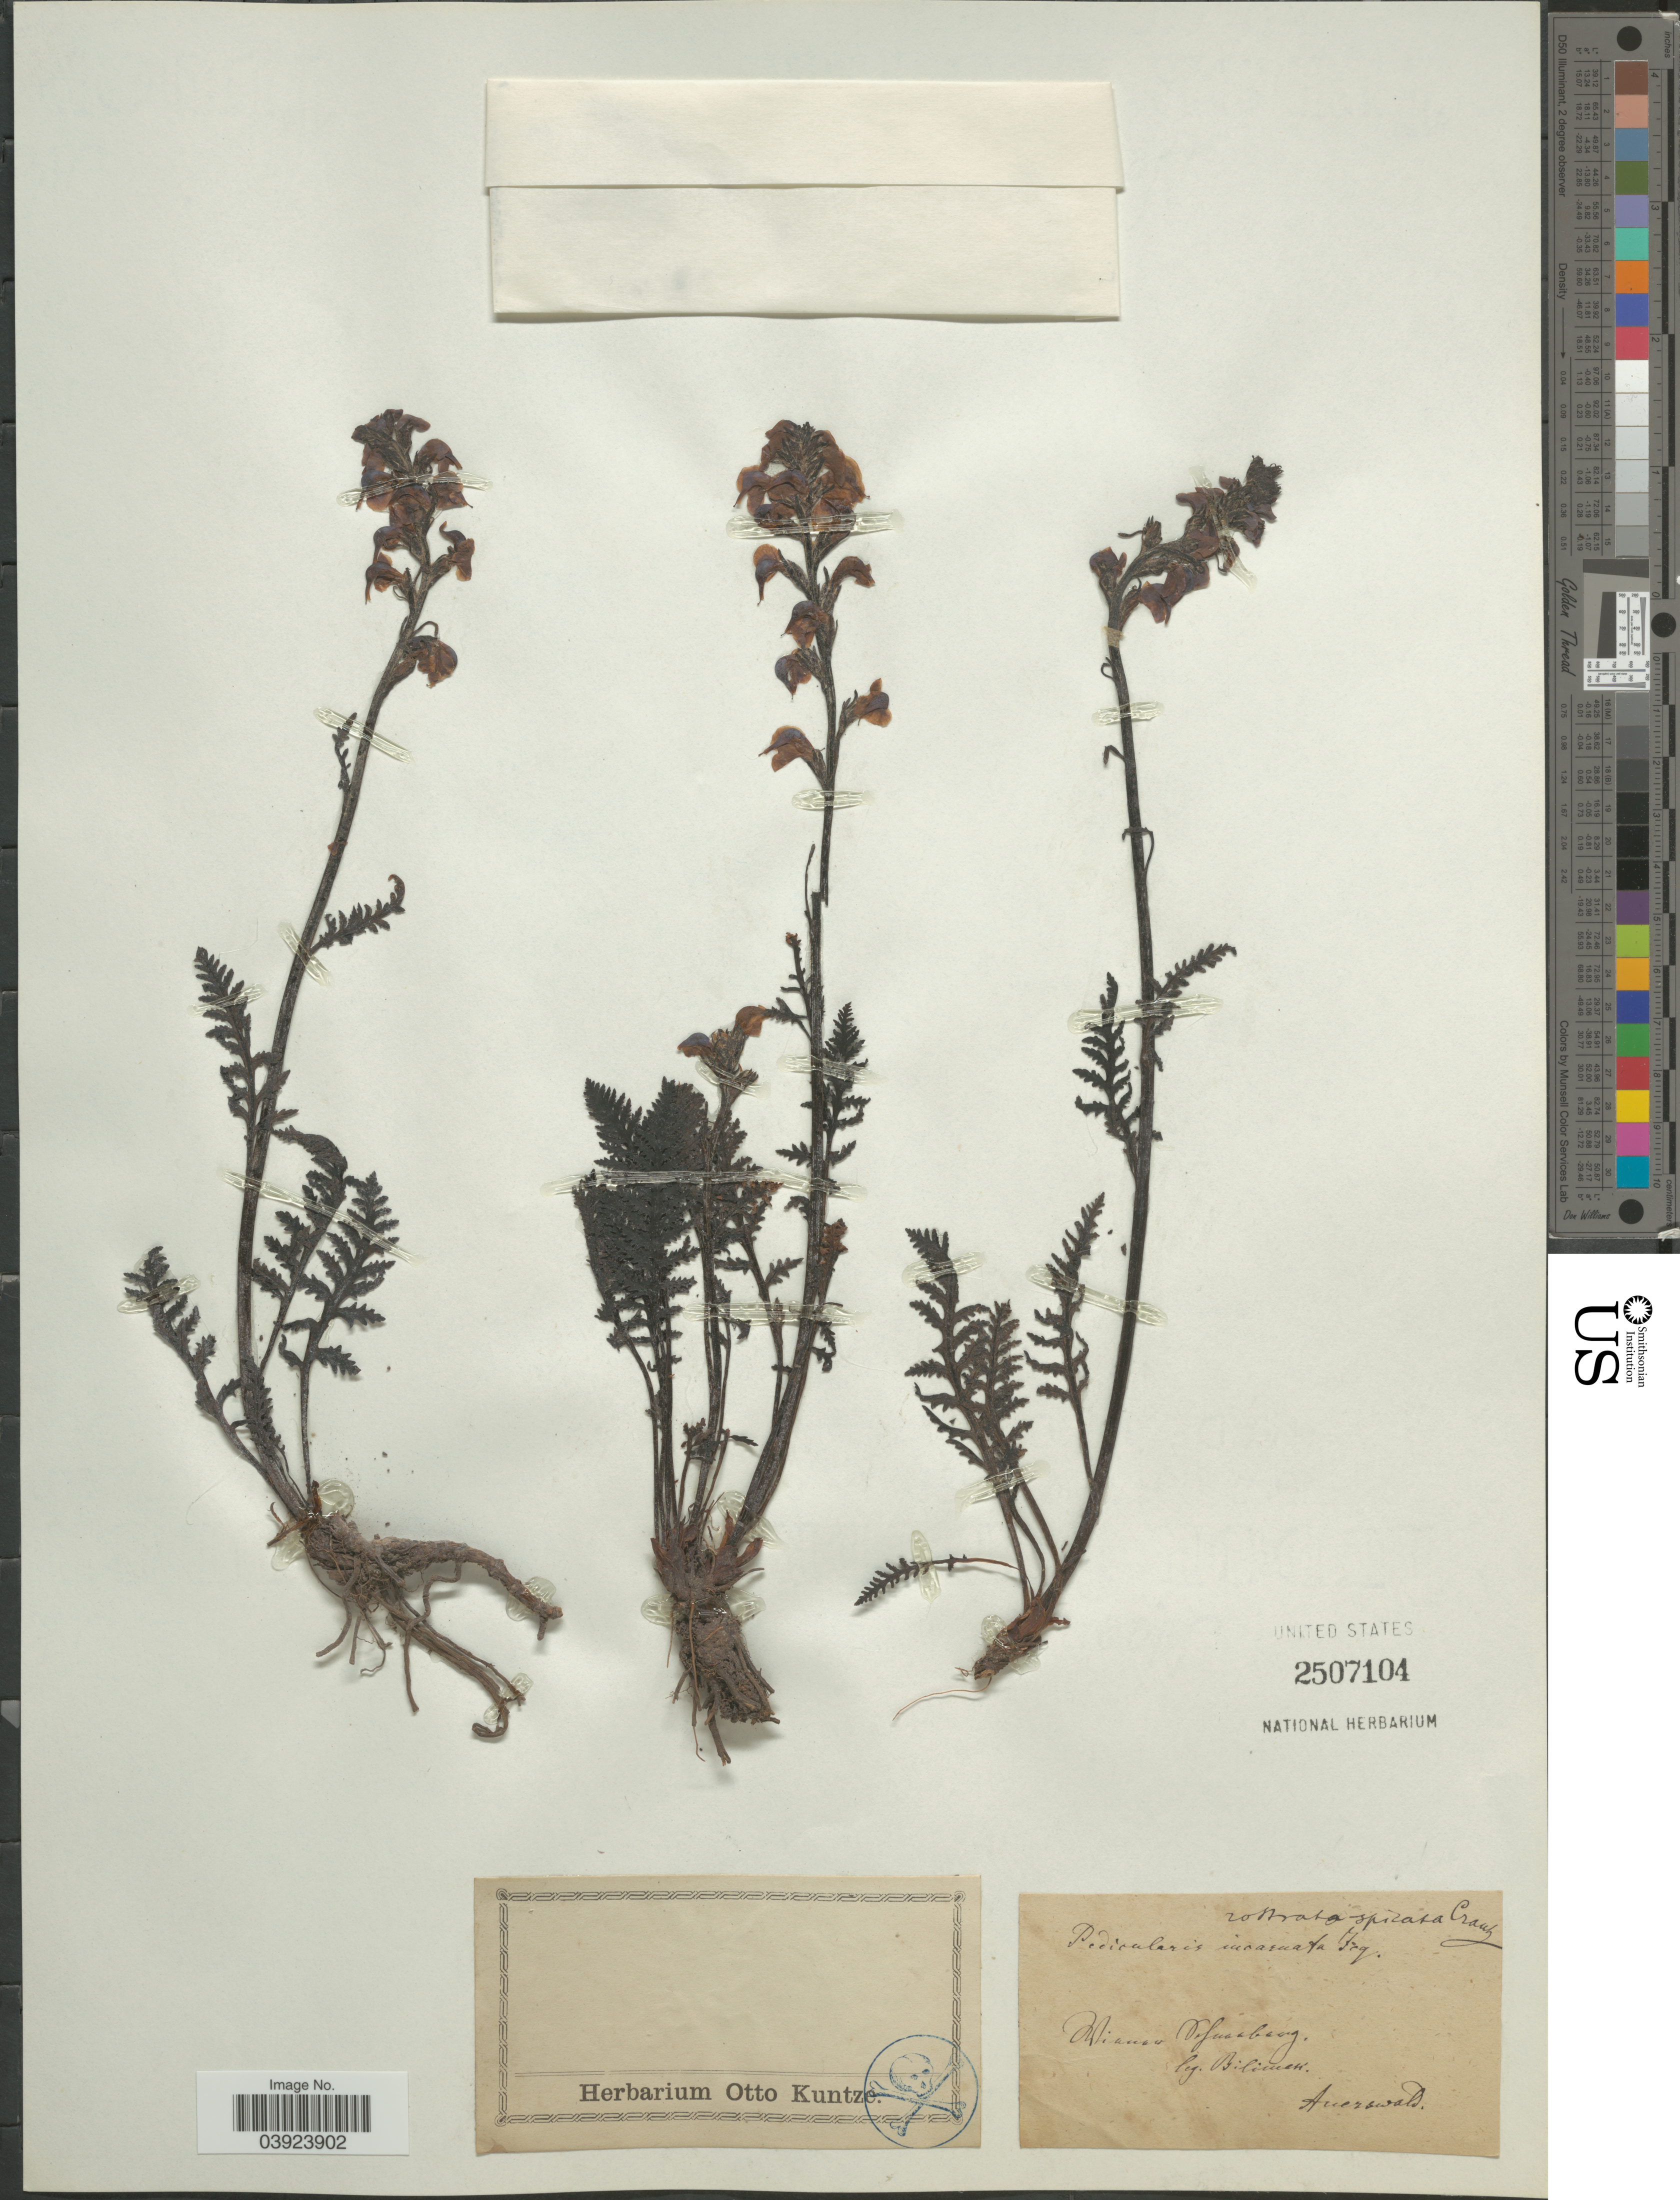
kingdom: Plantae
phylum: Tracheophyta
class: Magnoliopsida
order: Lamiales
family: Orobanchaceae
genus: Pedicularis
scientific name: Pedicularis incarnata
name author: L.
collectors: -. Bilimek & Auerswald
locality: [illegible text].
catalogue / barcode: US 2507104